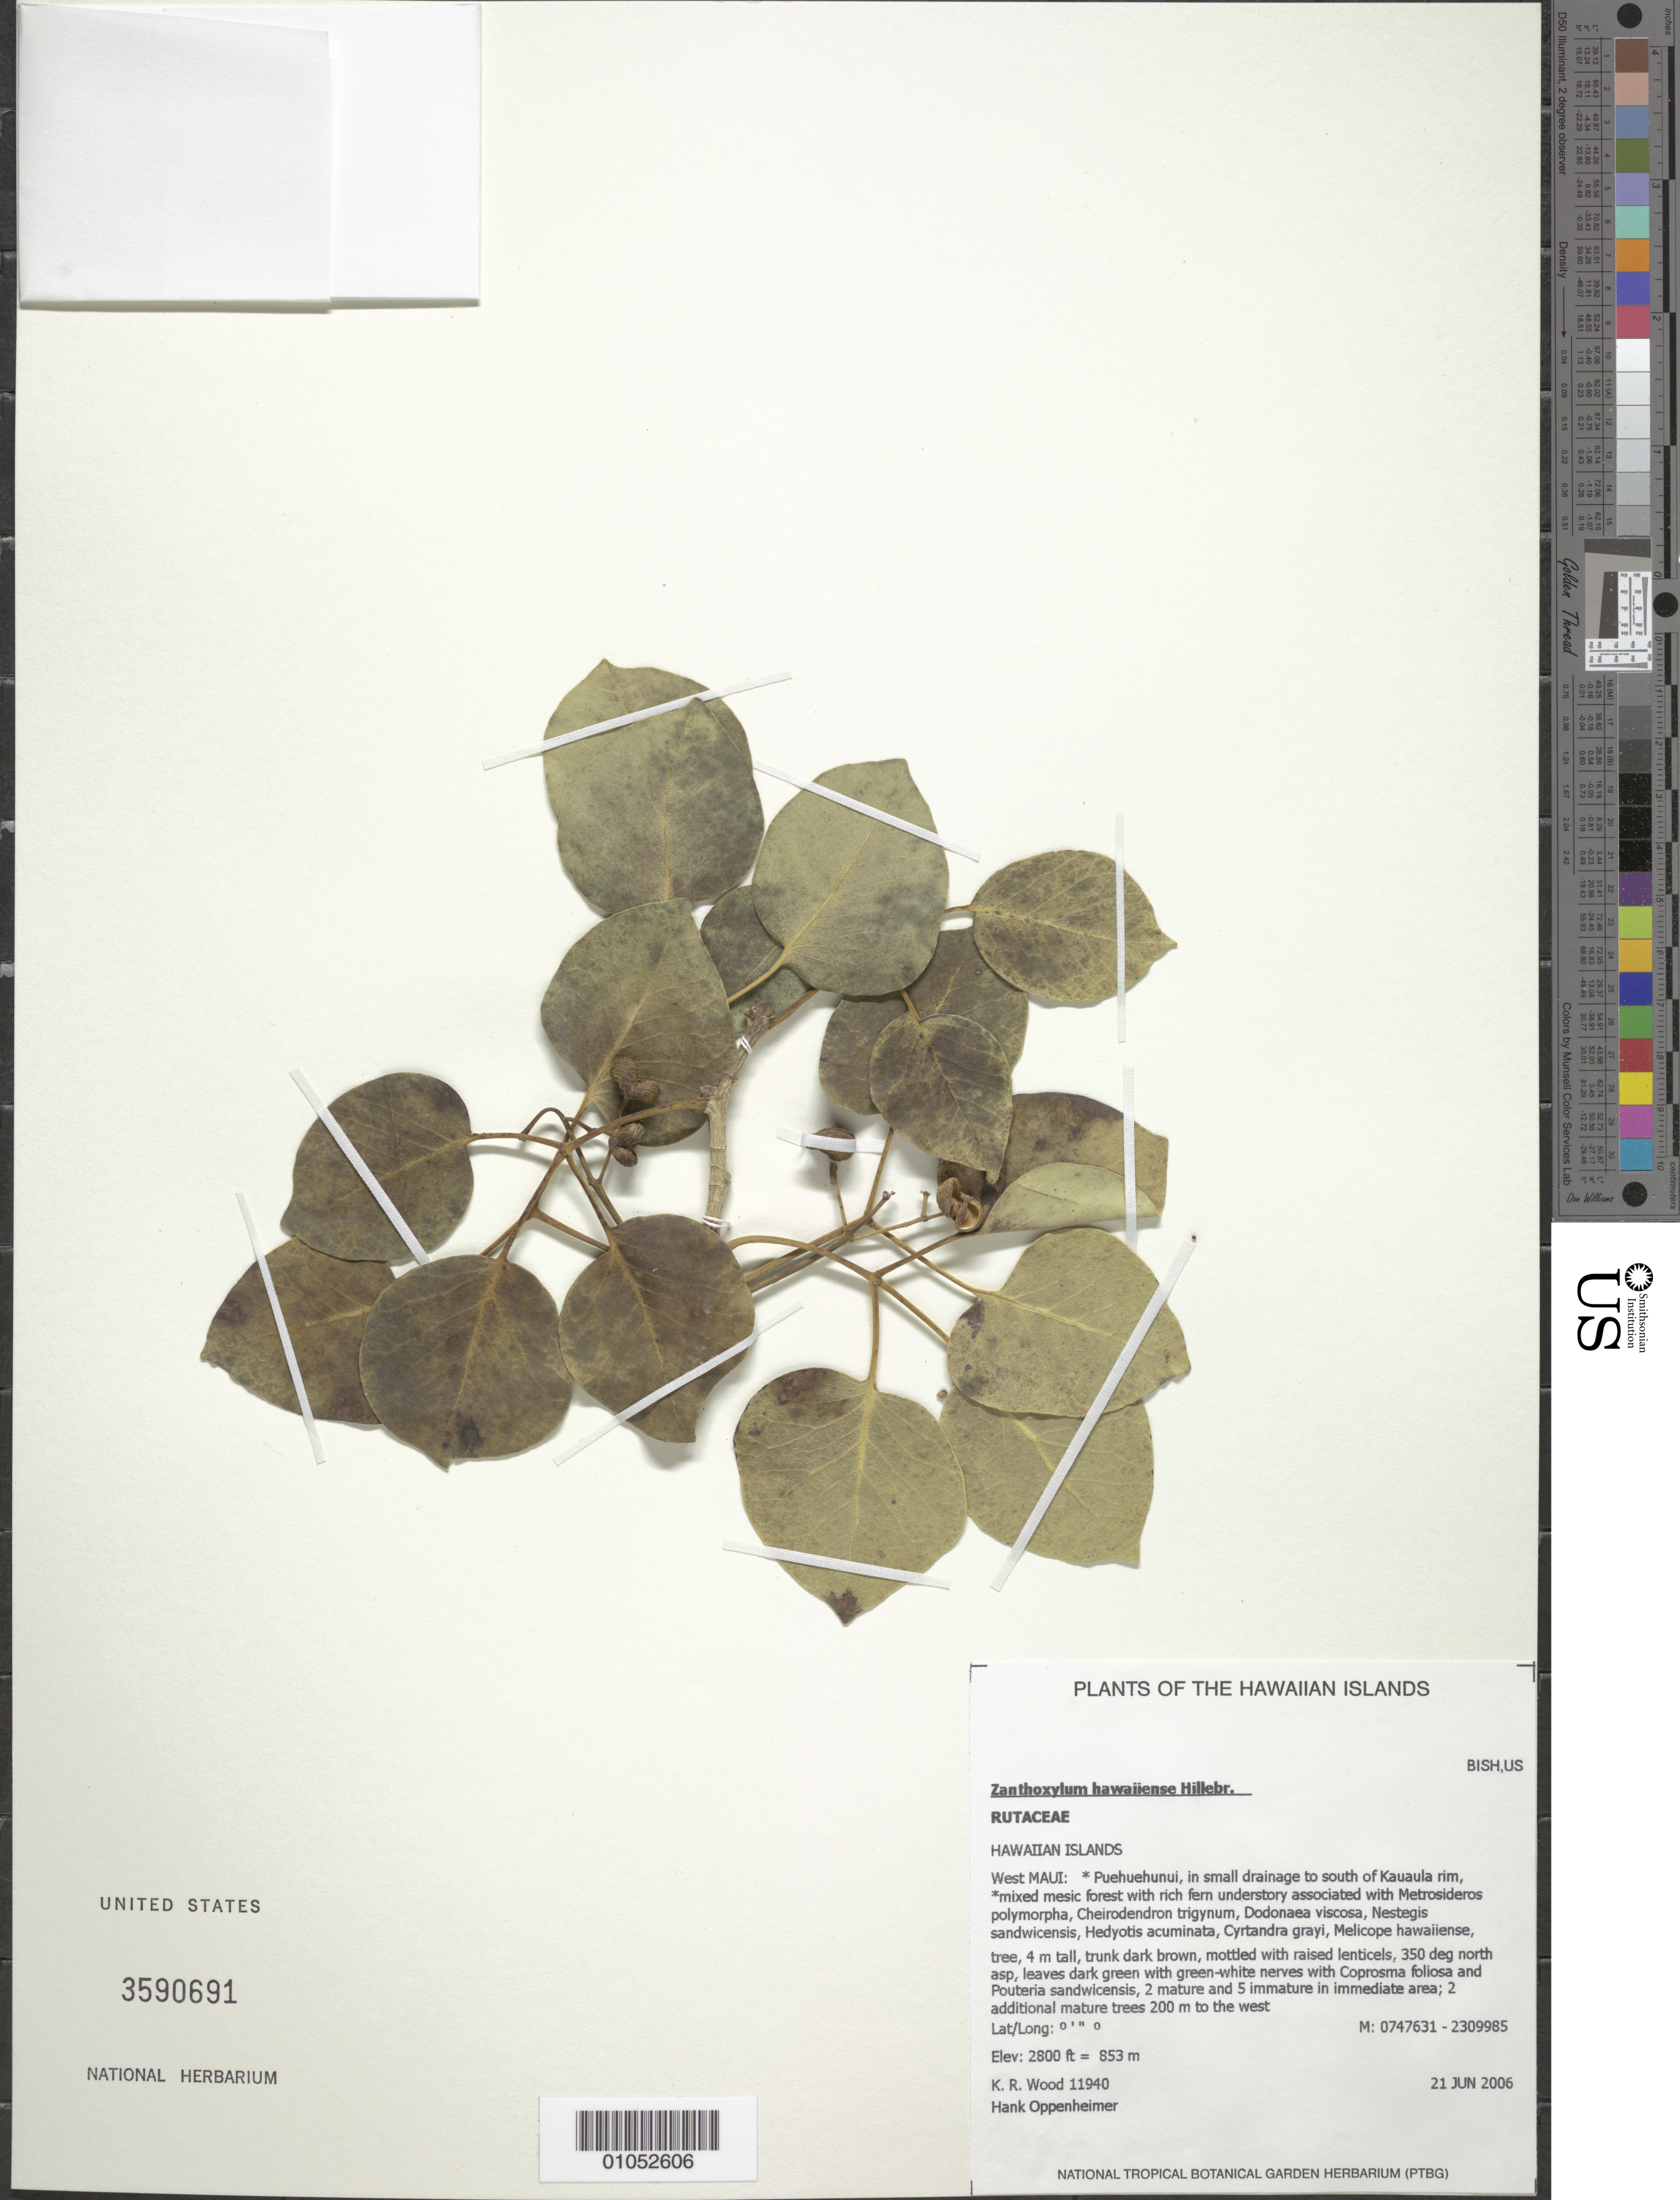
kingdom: Plantae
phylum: Tracheophyta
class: Magnoliopsida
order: Sapindales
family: Rutaceae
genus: Zanthoxylum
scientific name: Zanthoxylum hawaiiense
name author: Hillebr.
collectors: K. R. Wood & H. Oppenheimer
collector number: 11940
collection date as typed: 21 Jun 2006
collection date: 2006-06-21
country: United States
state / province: Hawaii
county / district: Maui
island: Maui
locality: West Maui; Puehuehunui, in small drainage to south of Kauaula rim.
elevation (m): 853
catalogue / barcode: US 3590691